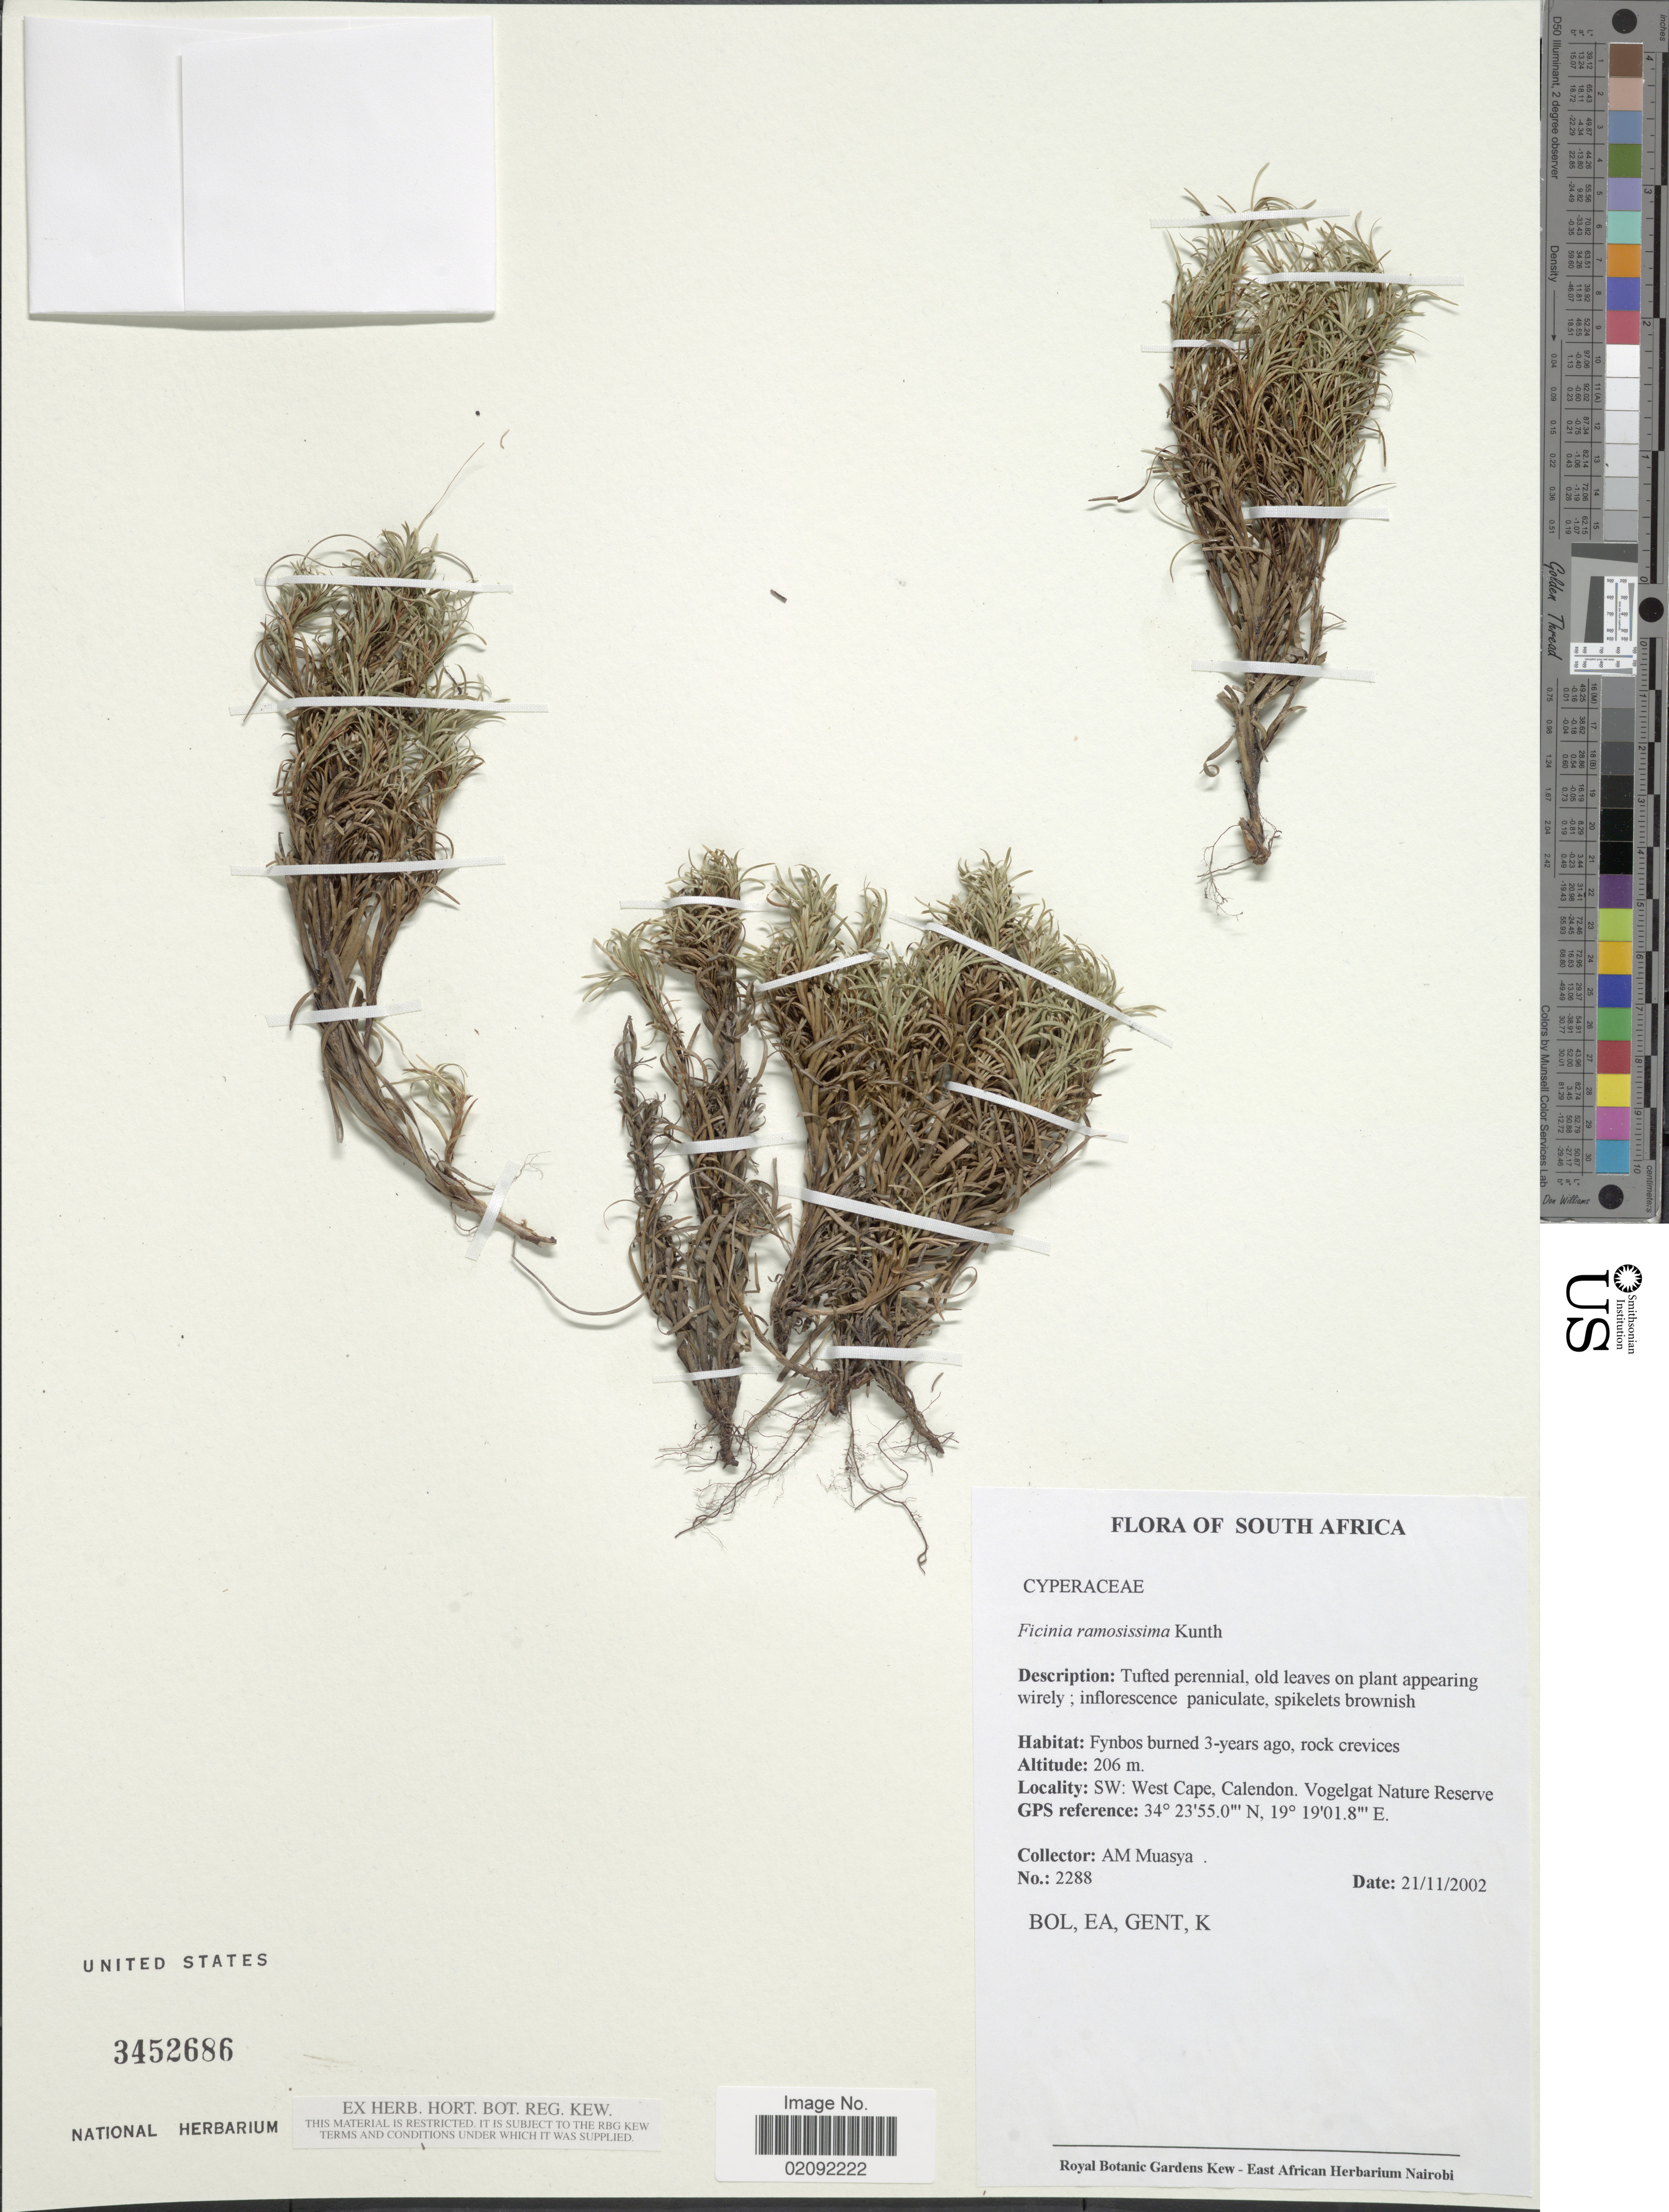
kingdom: Plantae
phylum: Tracheophyta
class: Liliopsida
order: Poales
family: Cyperaceae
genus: Ficinia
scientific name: Ficinia ramosissima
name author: Kunth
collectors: A. Muasya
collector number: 2288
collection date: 2002-11-21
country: South Africa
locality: Fynbos burned 3-years ago, rock crevices, SW: West cape, celndon. Vogelgat Nature Reserve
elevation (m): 206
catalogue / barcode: US 3452686